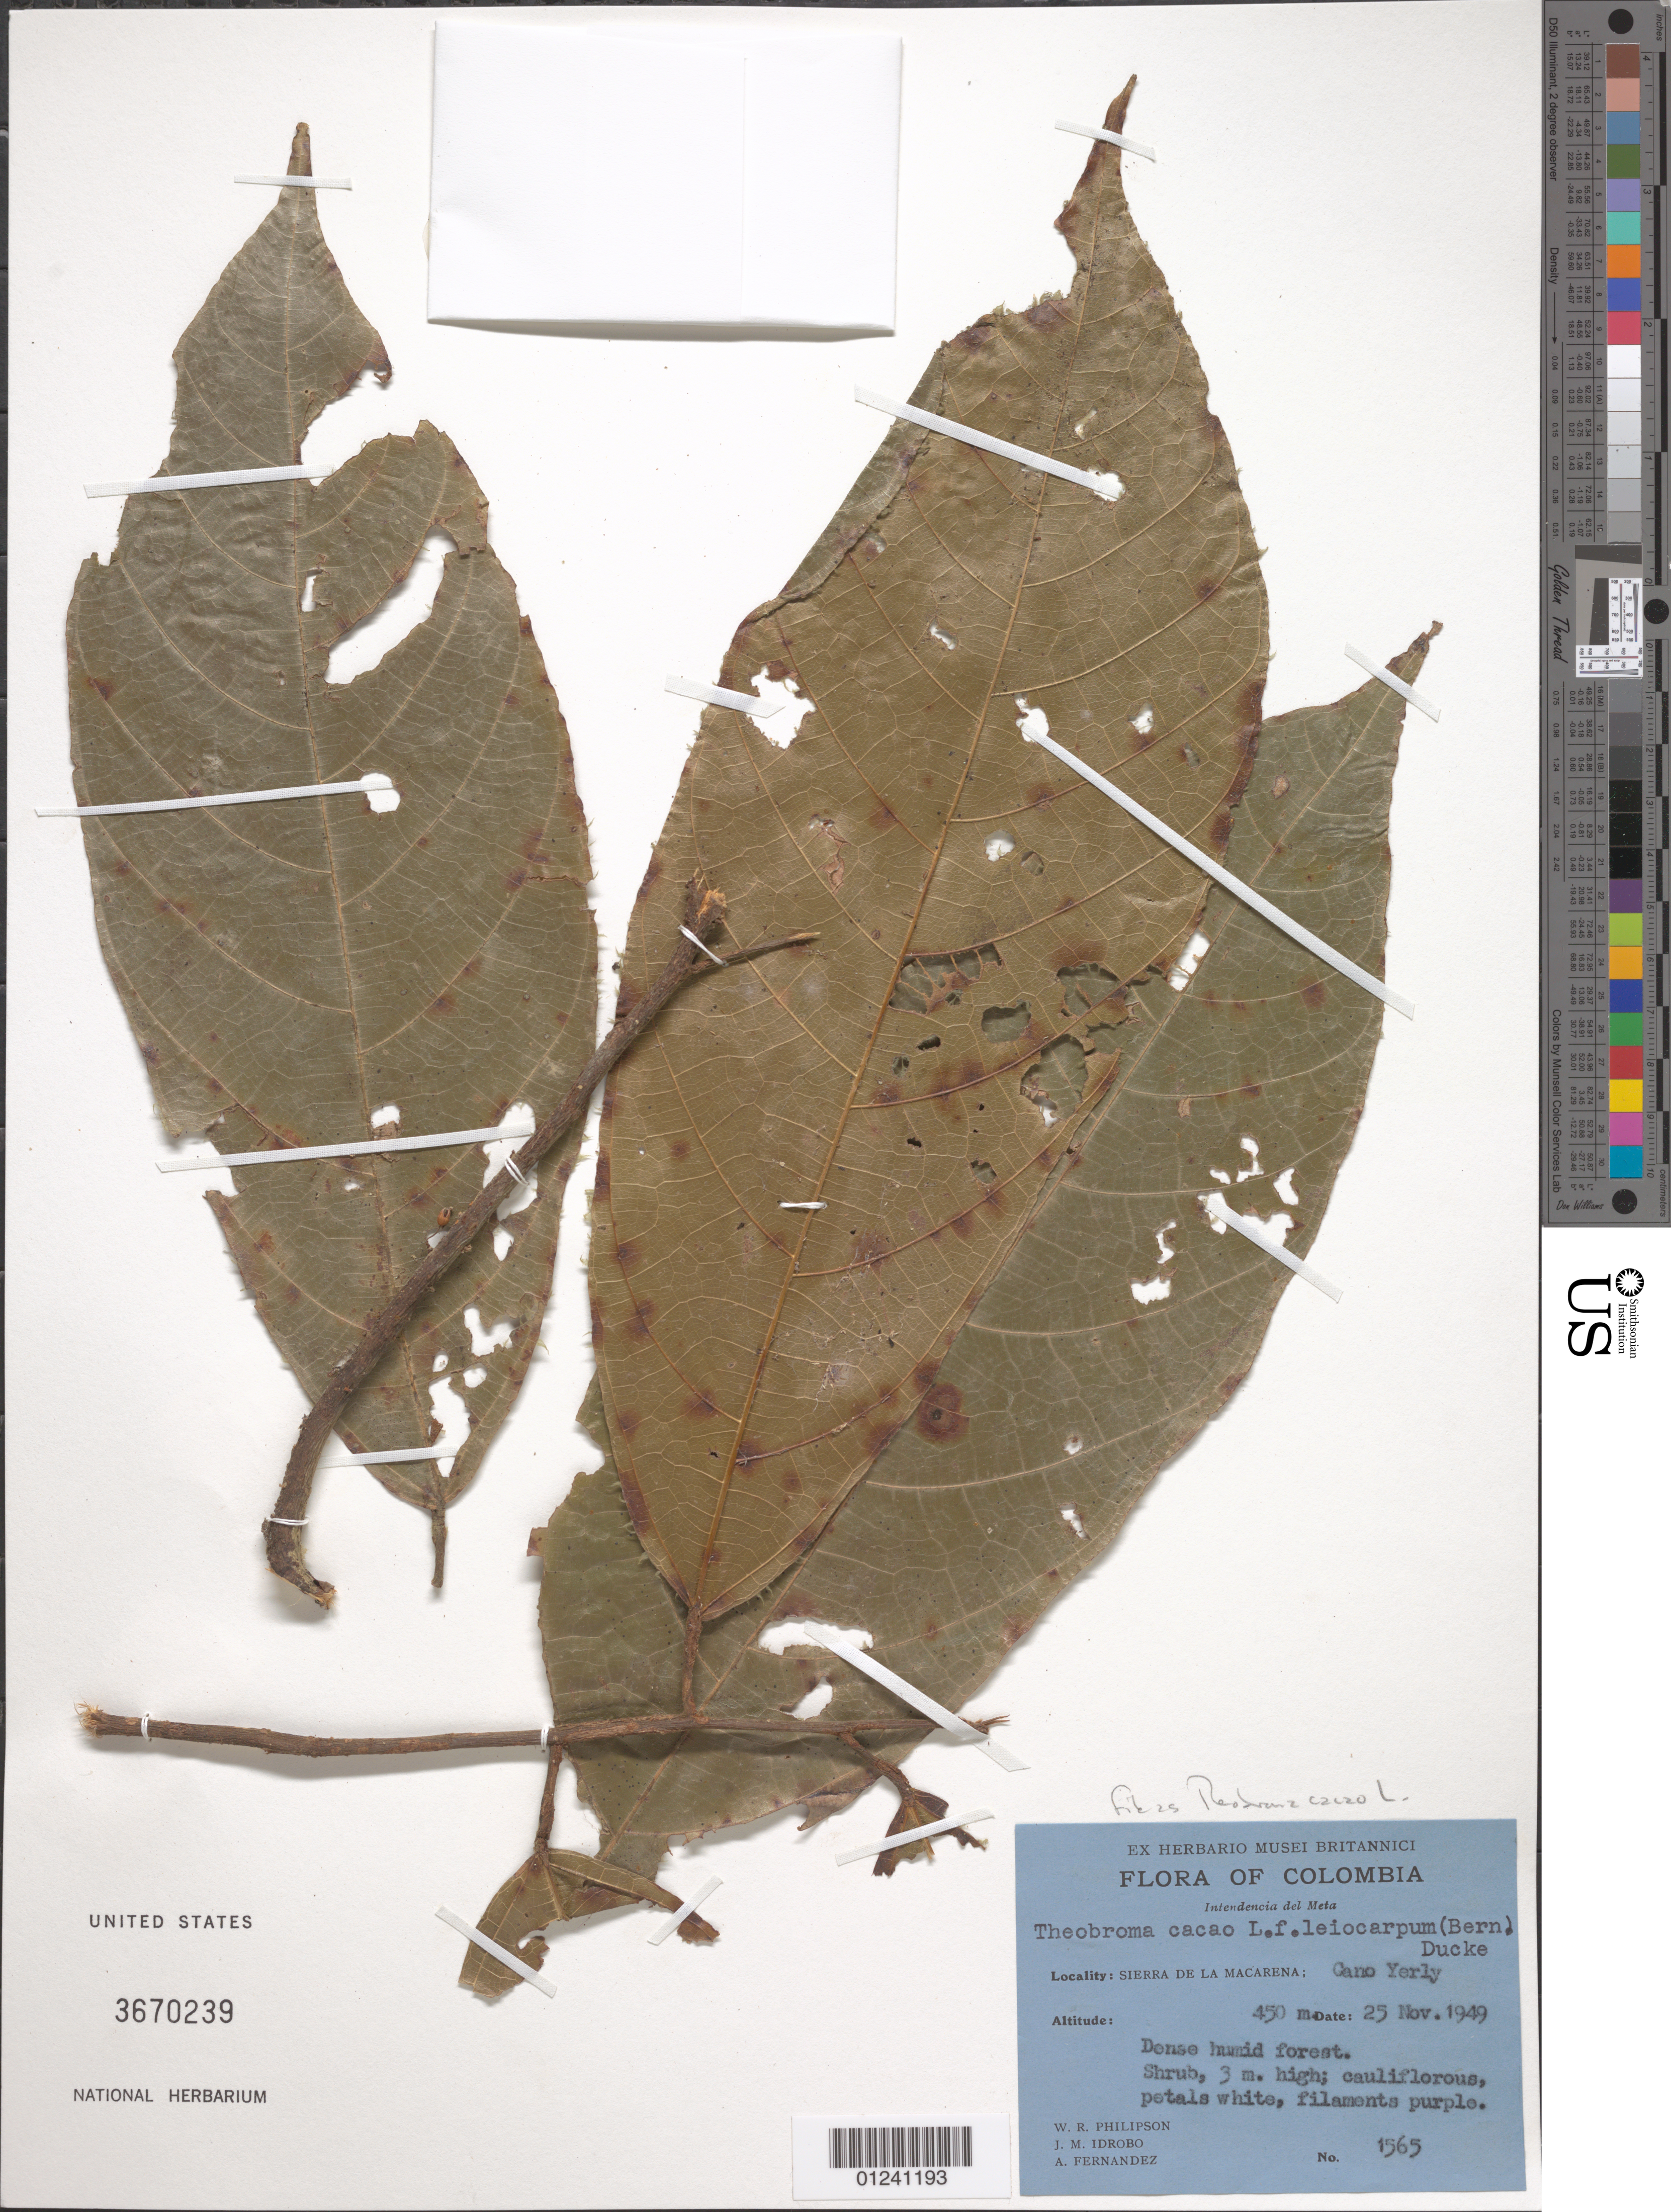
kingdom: Plantae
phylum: Tracheophyta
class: Magnoliopsida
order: Malvales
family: Malvaceae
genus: Theobroma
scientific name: Theobroma cacao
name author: L.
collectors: W. R. Philipson, J. M. Idrobo & Á. Fernández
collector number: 1565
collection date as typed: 25 Nov 1949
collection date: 1949-11-25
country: Colombia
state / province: Meta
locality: Caño Yerli, Sierra de la Macarena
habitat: Dense humid forest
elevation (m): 450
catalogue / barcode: US 3670239